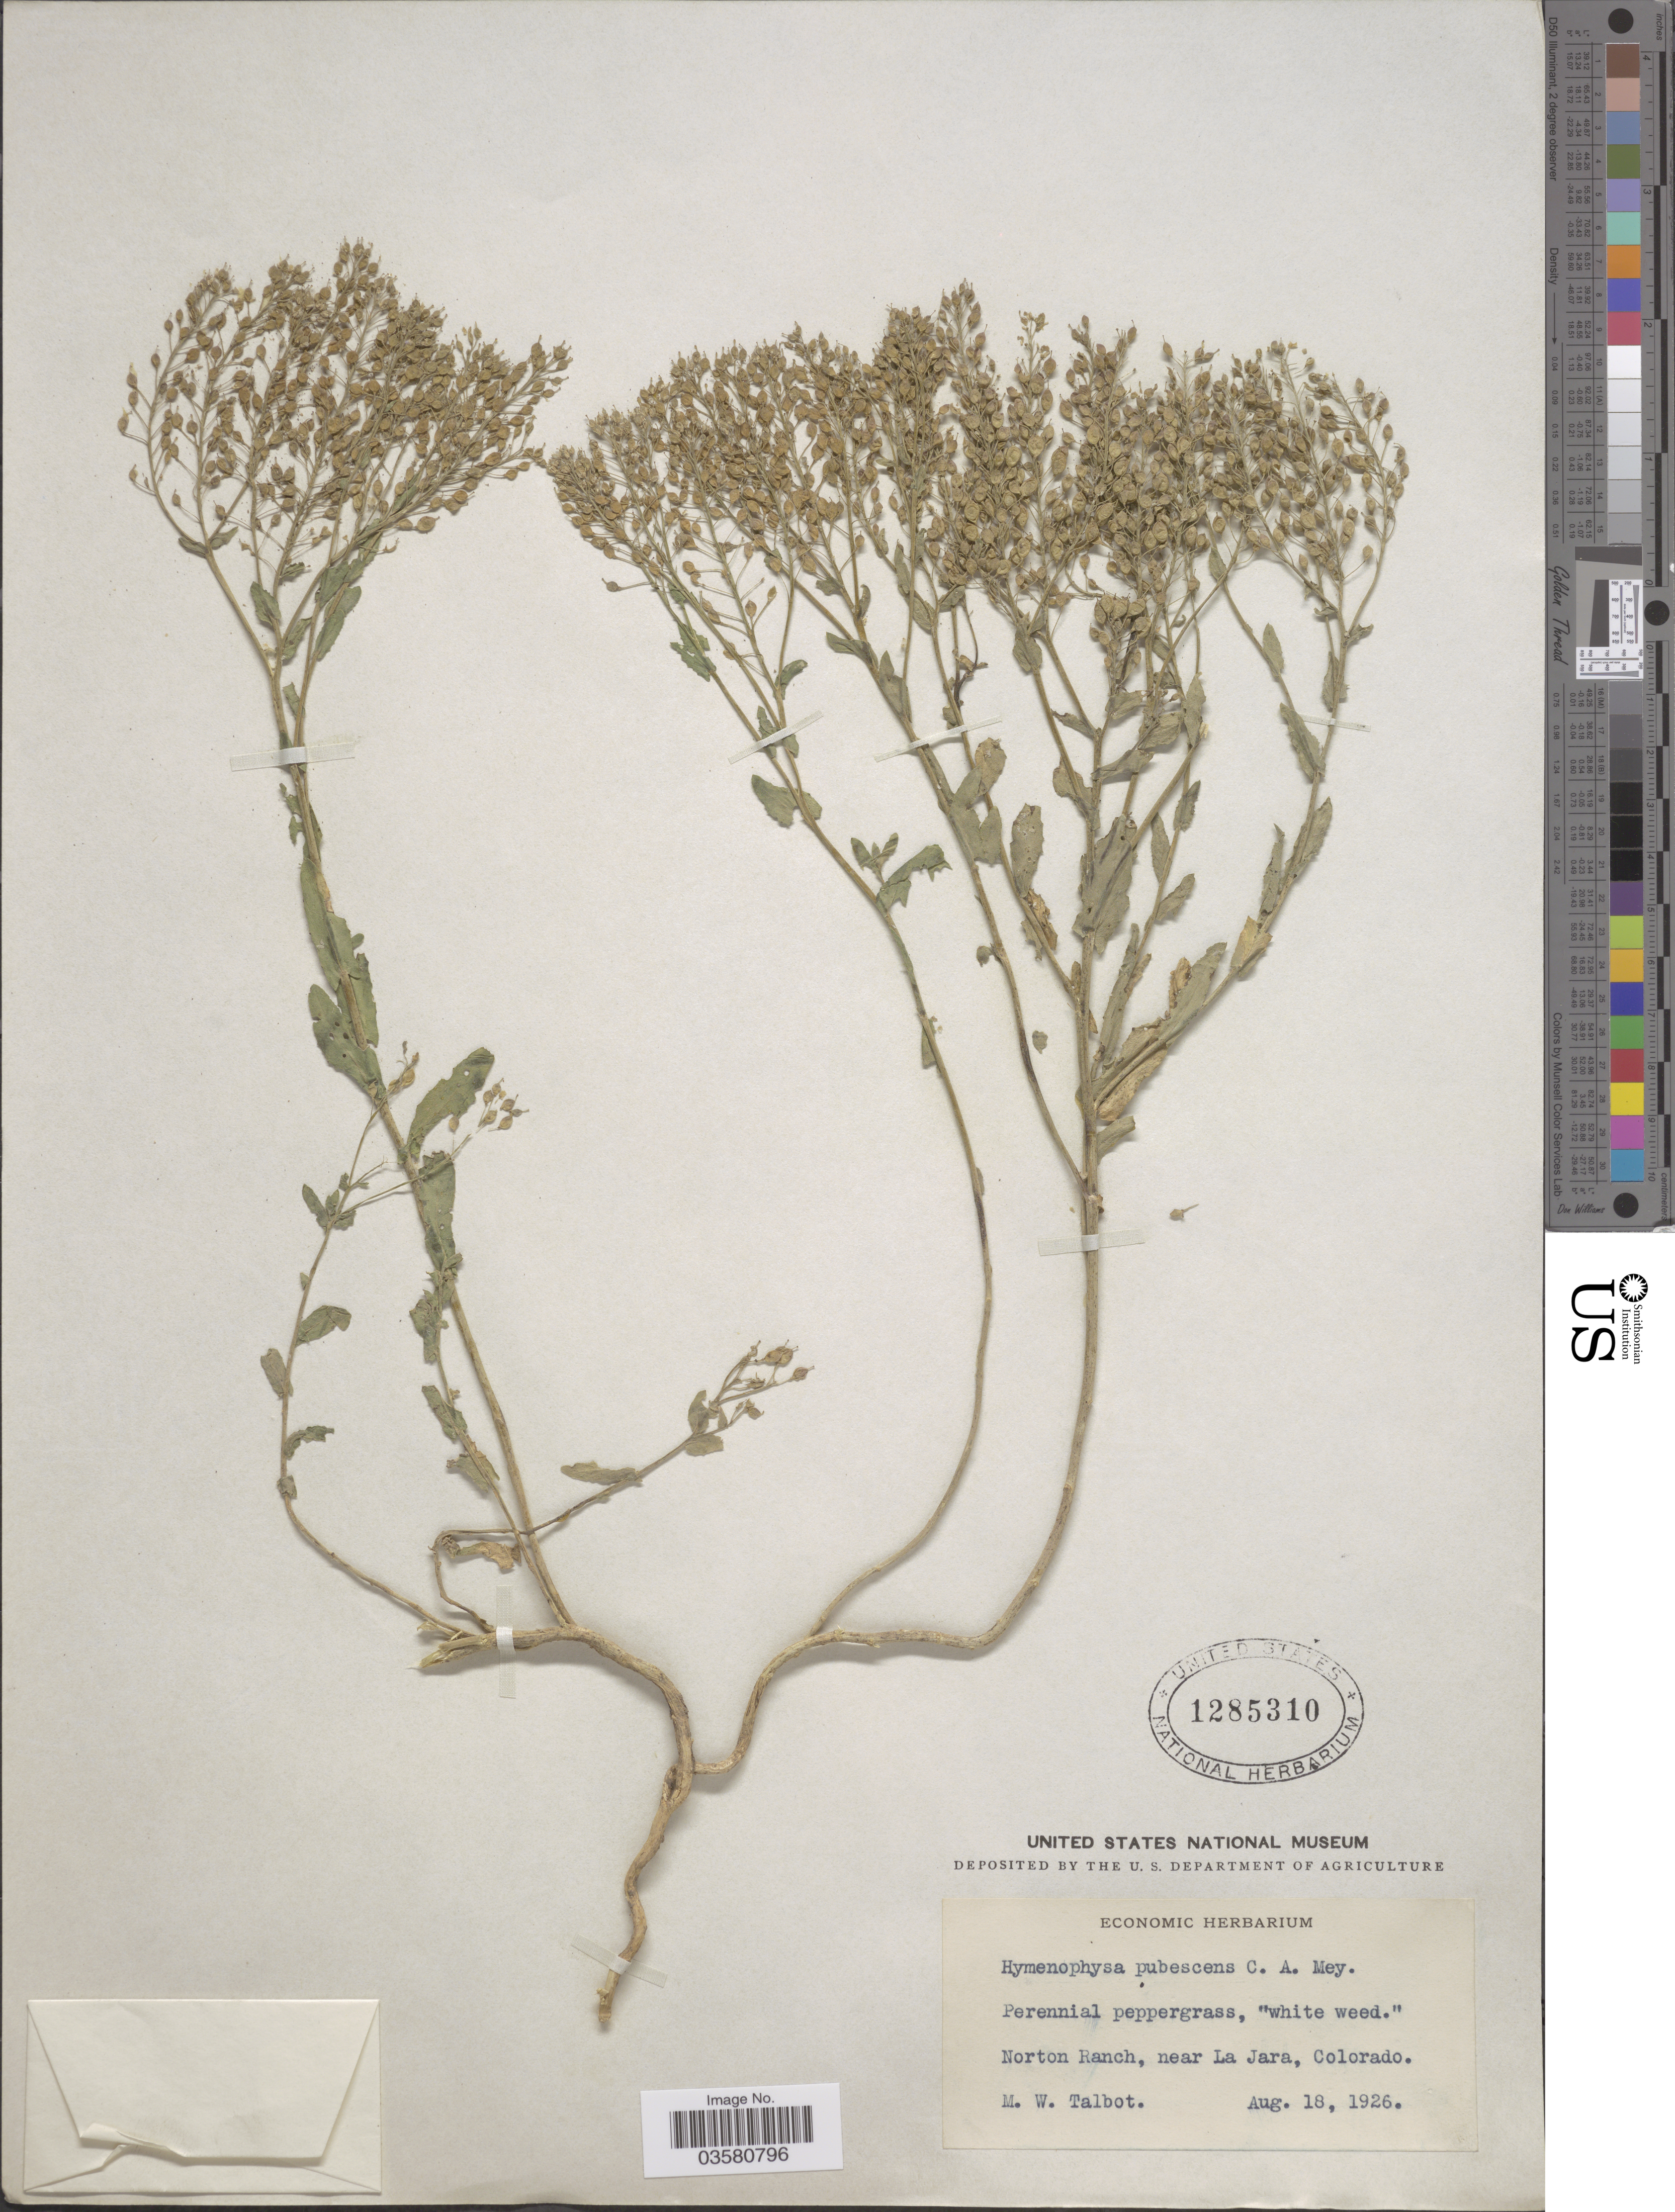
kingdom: Plantae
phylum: Tracheophyta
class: Magnoliopsida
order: Brassicales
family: Brassicaceae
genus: Lepidium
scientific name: Lepidium appelianum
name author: Al-Shehbaz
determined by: Strong, M. T., (US), Smithsonian Institution - National Museum of Natural History (UNITED STATES)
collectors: M. Talbot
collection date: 1926-08-18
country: United States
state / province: Colorado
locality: Norton Ranch, near La Jara.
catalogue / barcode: US 1285310